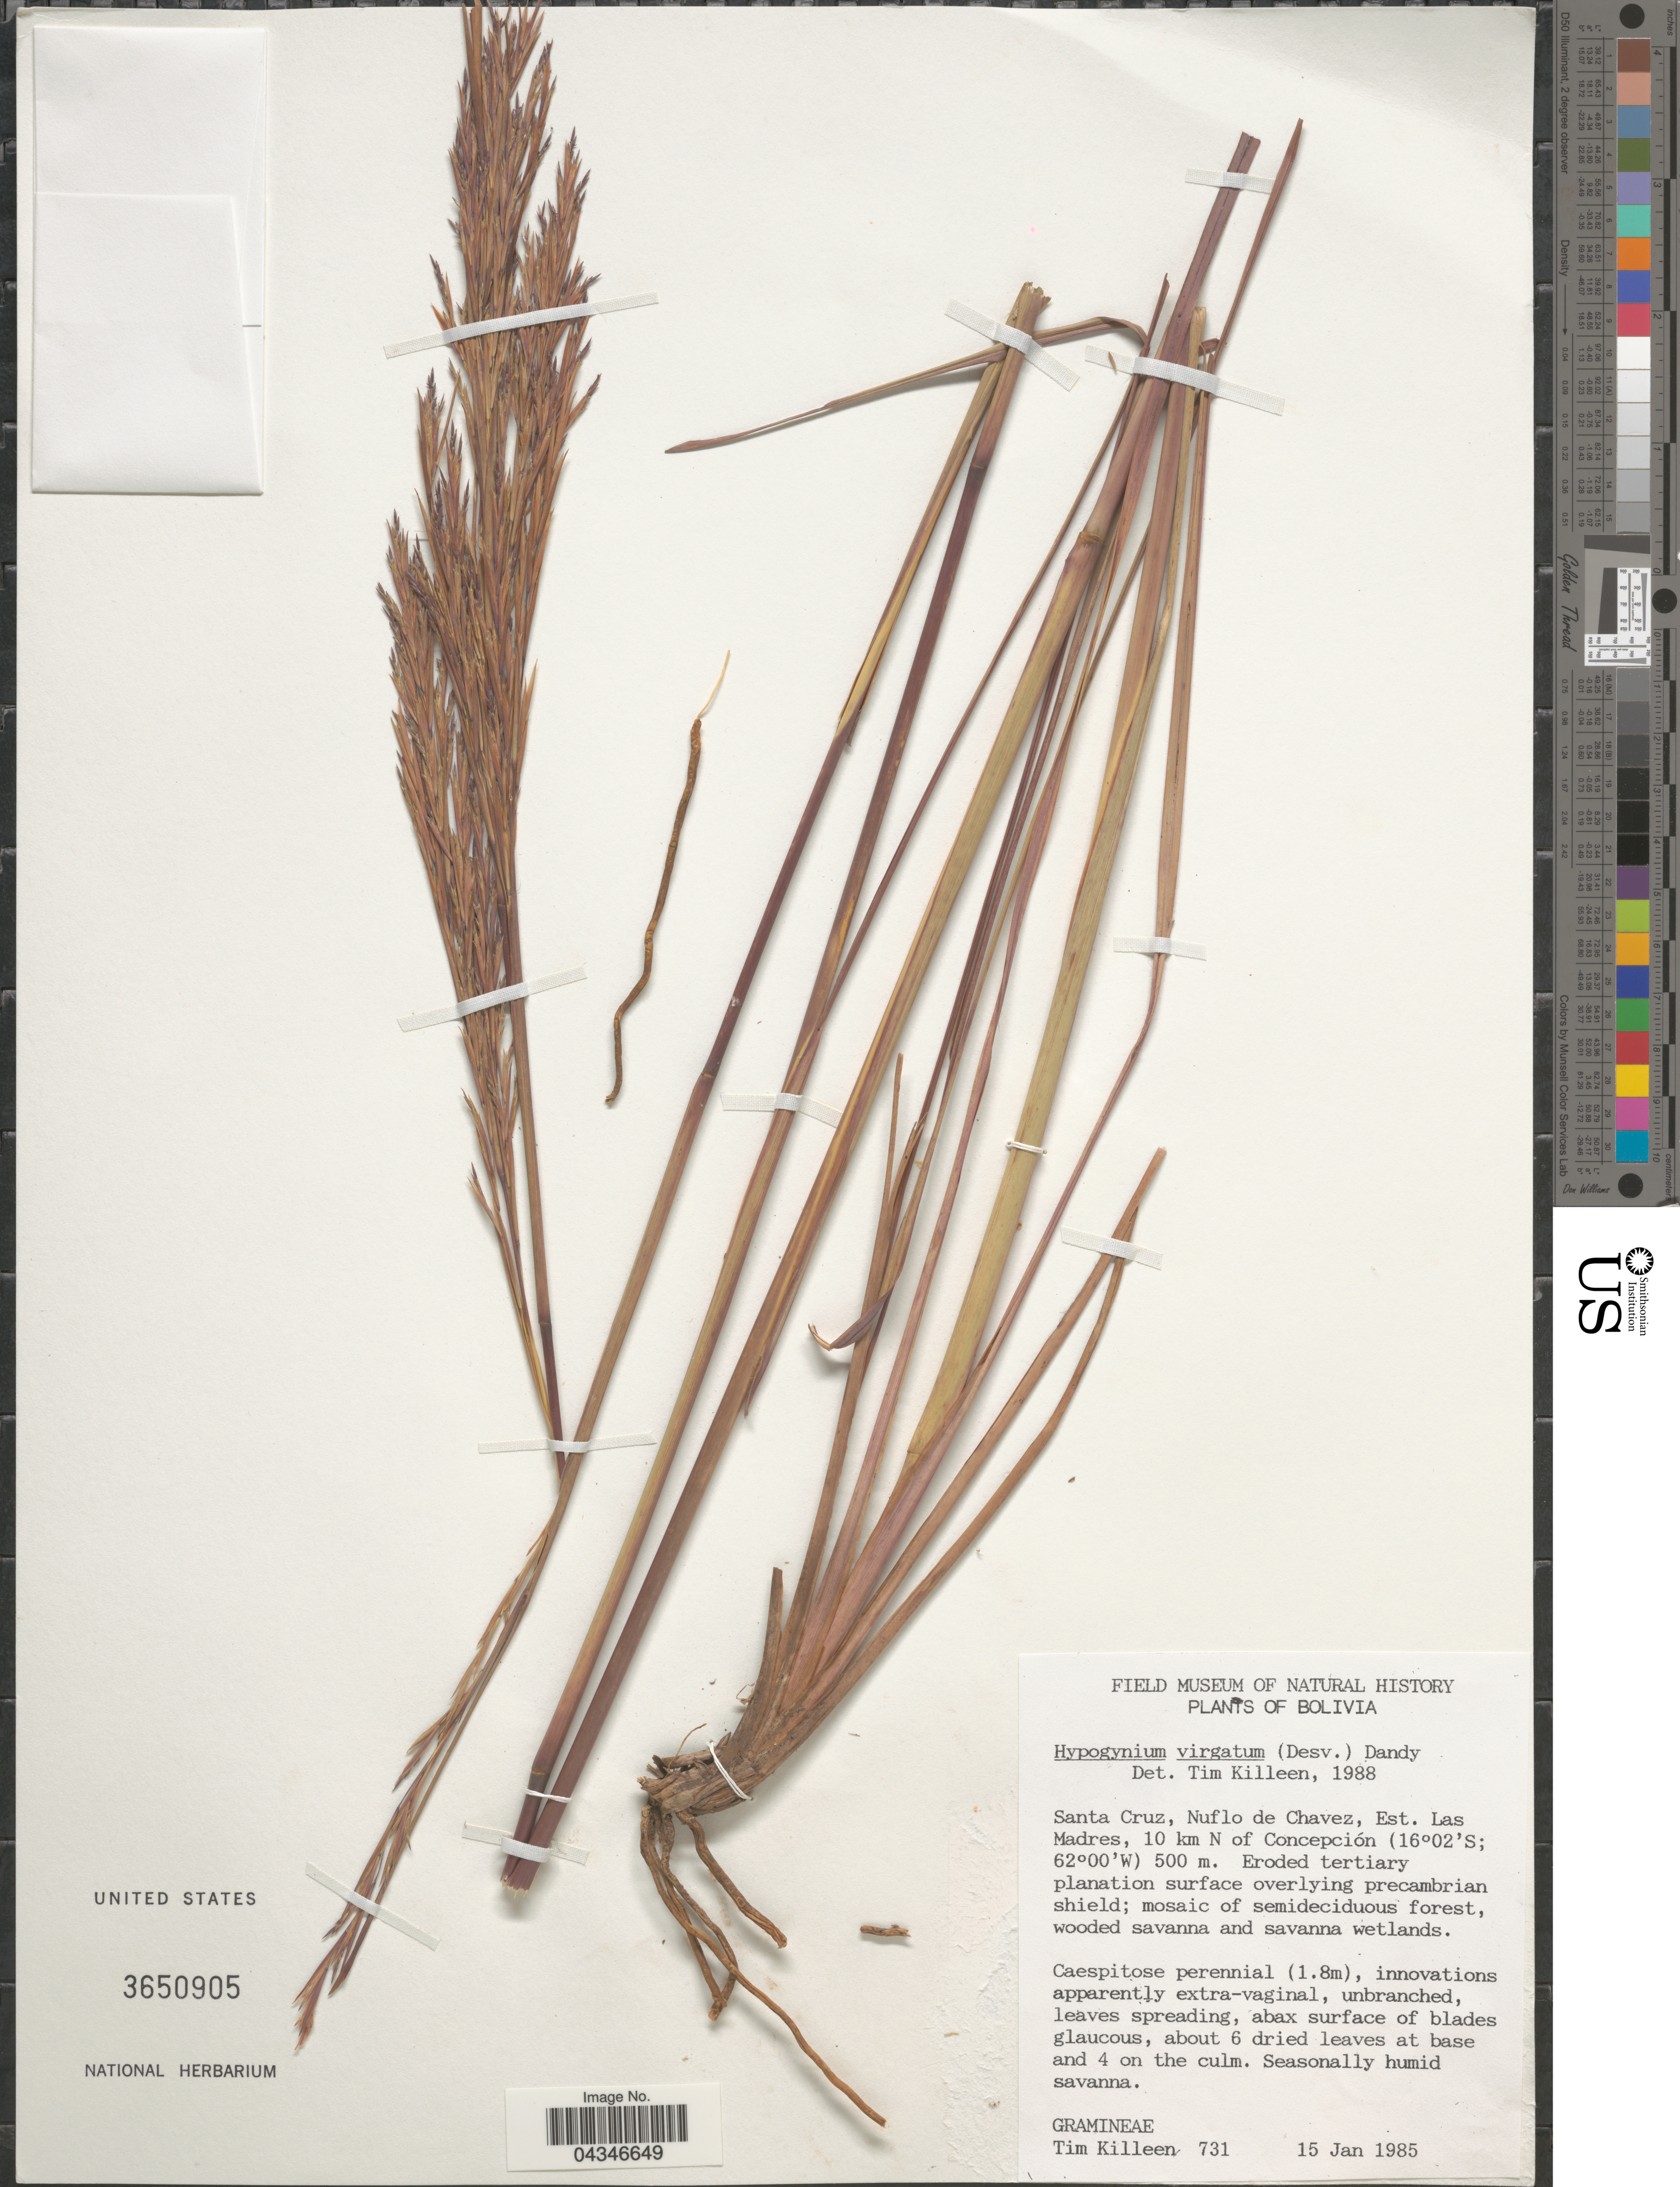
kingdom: Plantae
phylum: Tracheophyta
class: Liliopsida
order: Poales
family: Poaceae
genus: Andropogon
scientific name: Andropogon virgatus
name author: Desv. ex Ham.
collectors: T. J. Killeen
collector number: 731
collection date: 1985-01-15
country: Bolivia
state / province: Santa Cruz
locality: Santa Cruz, Nuflo de Chavez, Est. Las Madres, 10 km N of Concepción.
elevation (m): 500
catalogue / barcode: US 3650905